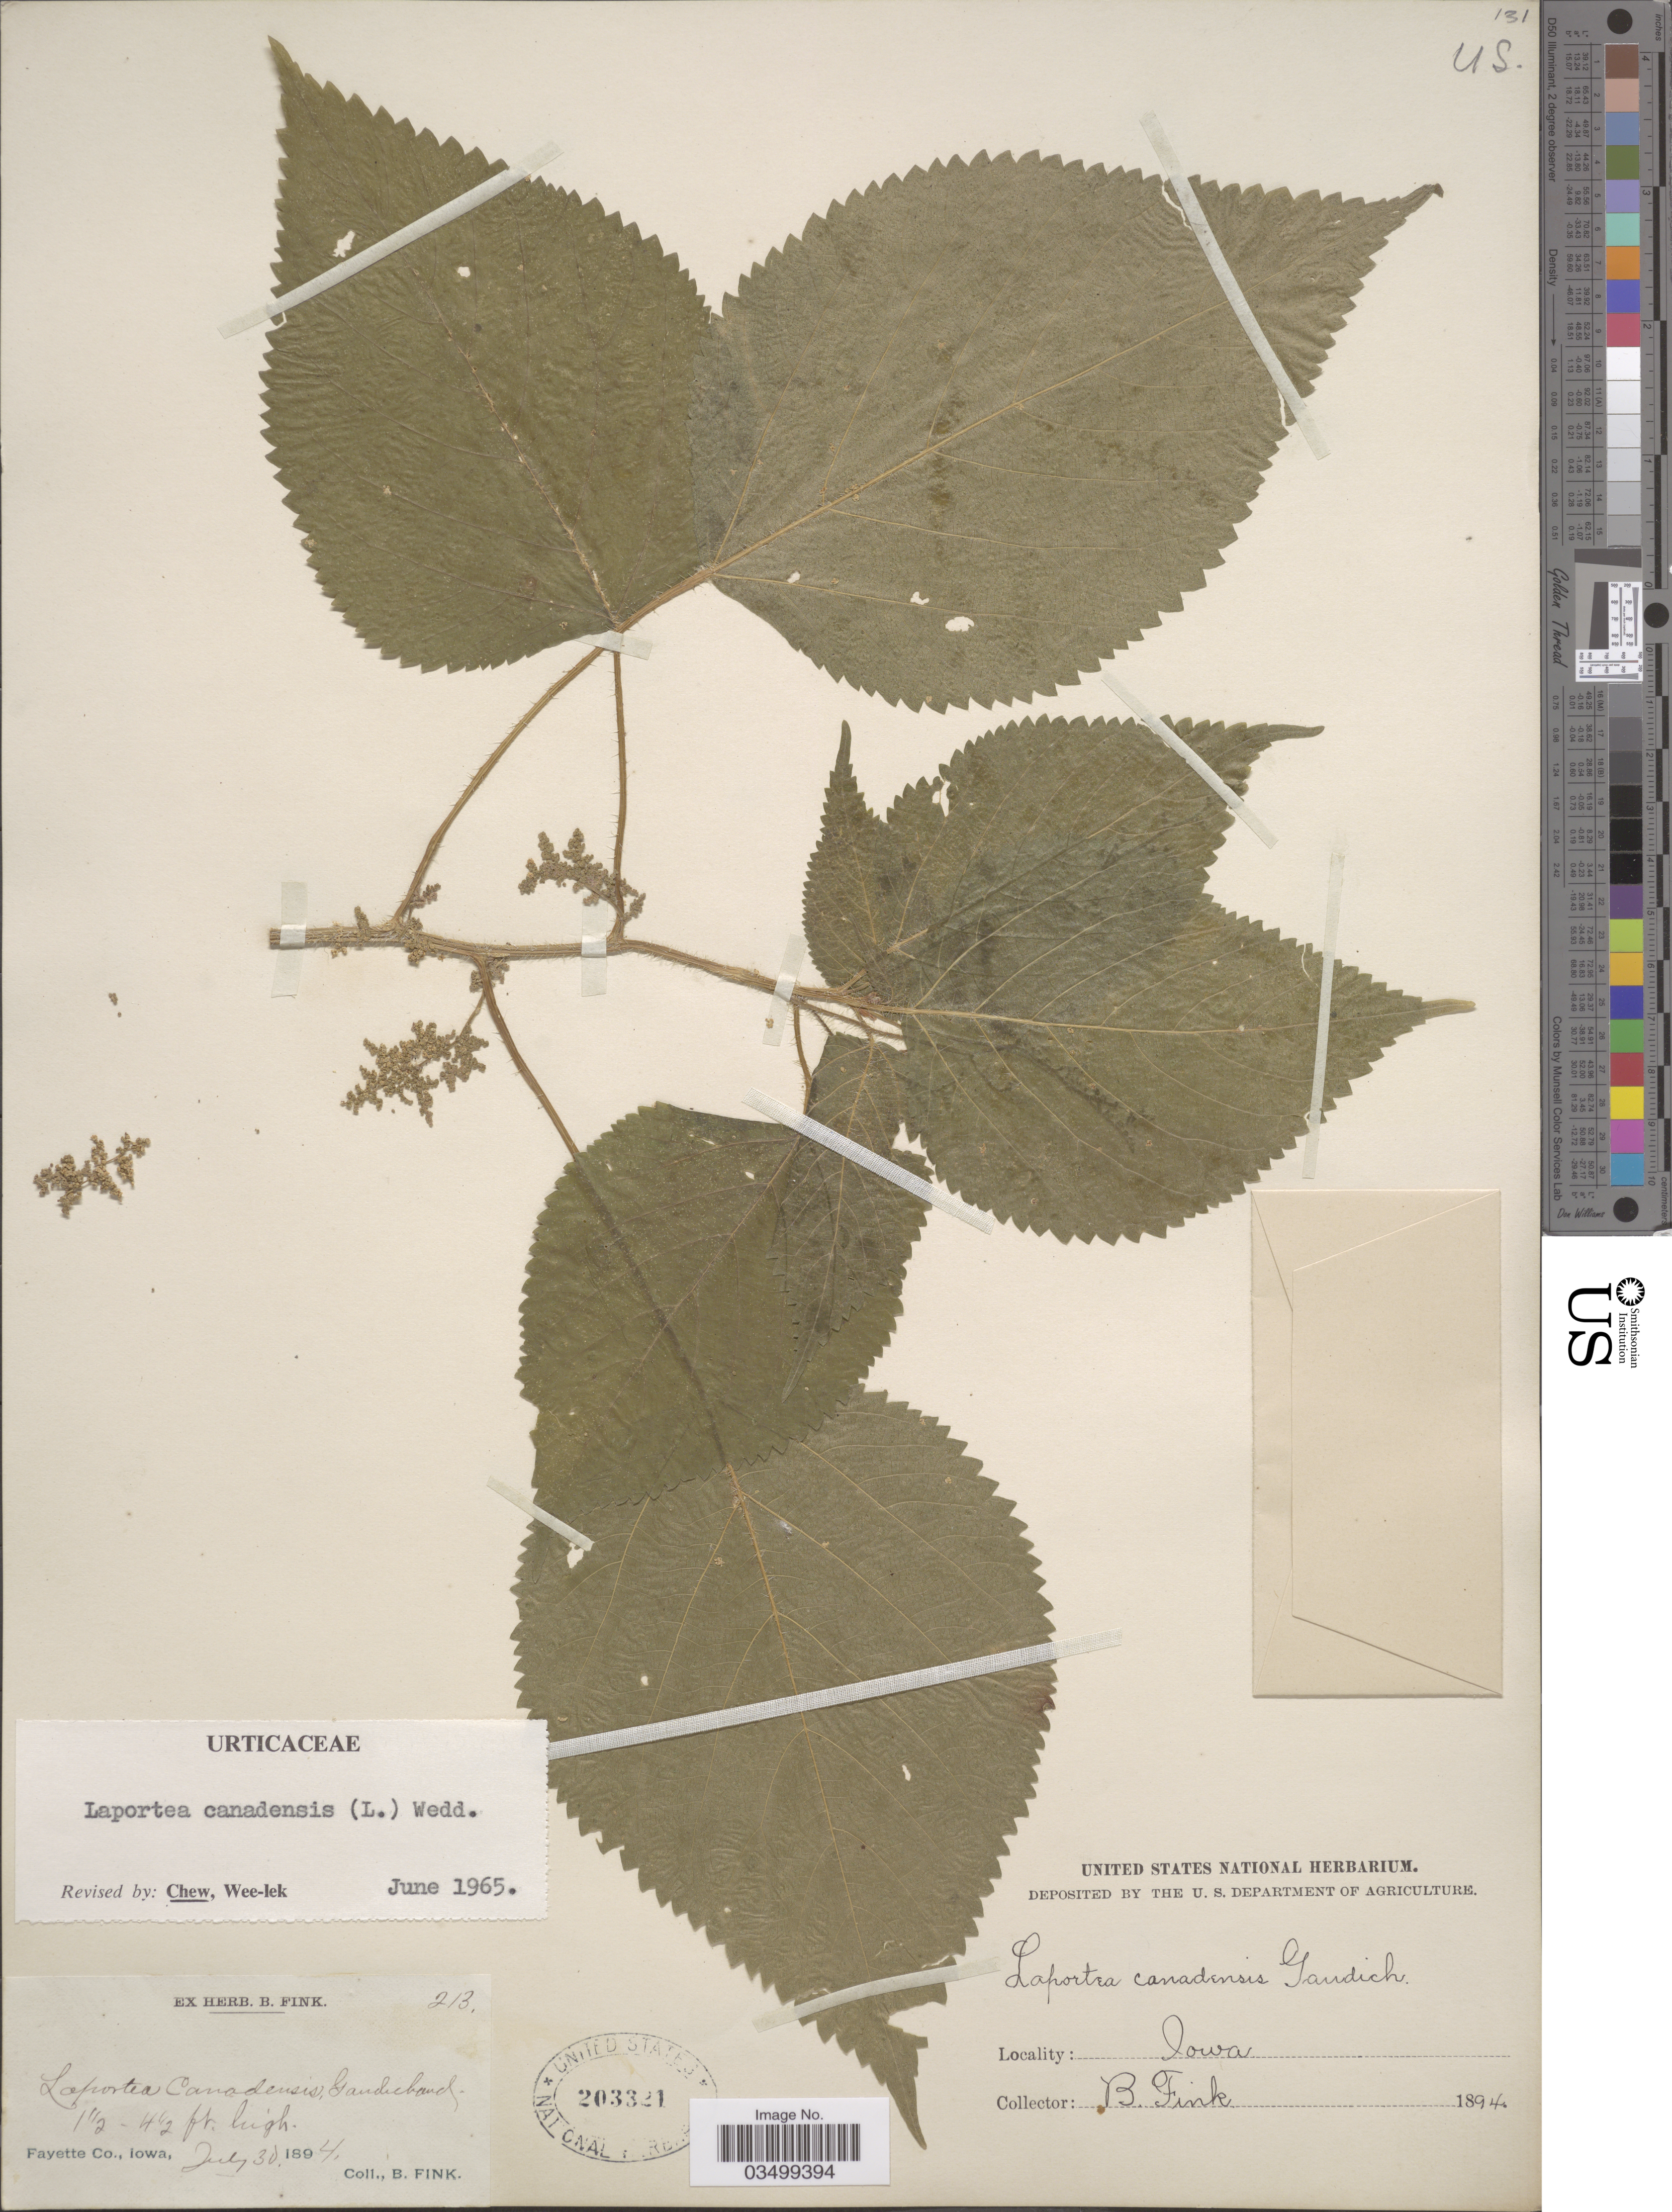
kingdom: Plantae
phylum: Tracheophyta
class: Magnoliopsida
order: Rosales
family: Urticaceae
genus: Laportea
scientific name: Laportea canadensis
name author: (L.) Wedd.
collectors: B. Fink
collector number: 213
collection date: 1894-07-30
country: United States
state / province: Iowa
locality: Fayette Co.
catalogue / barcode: US 203321